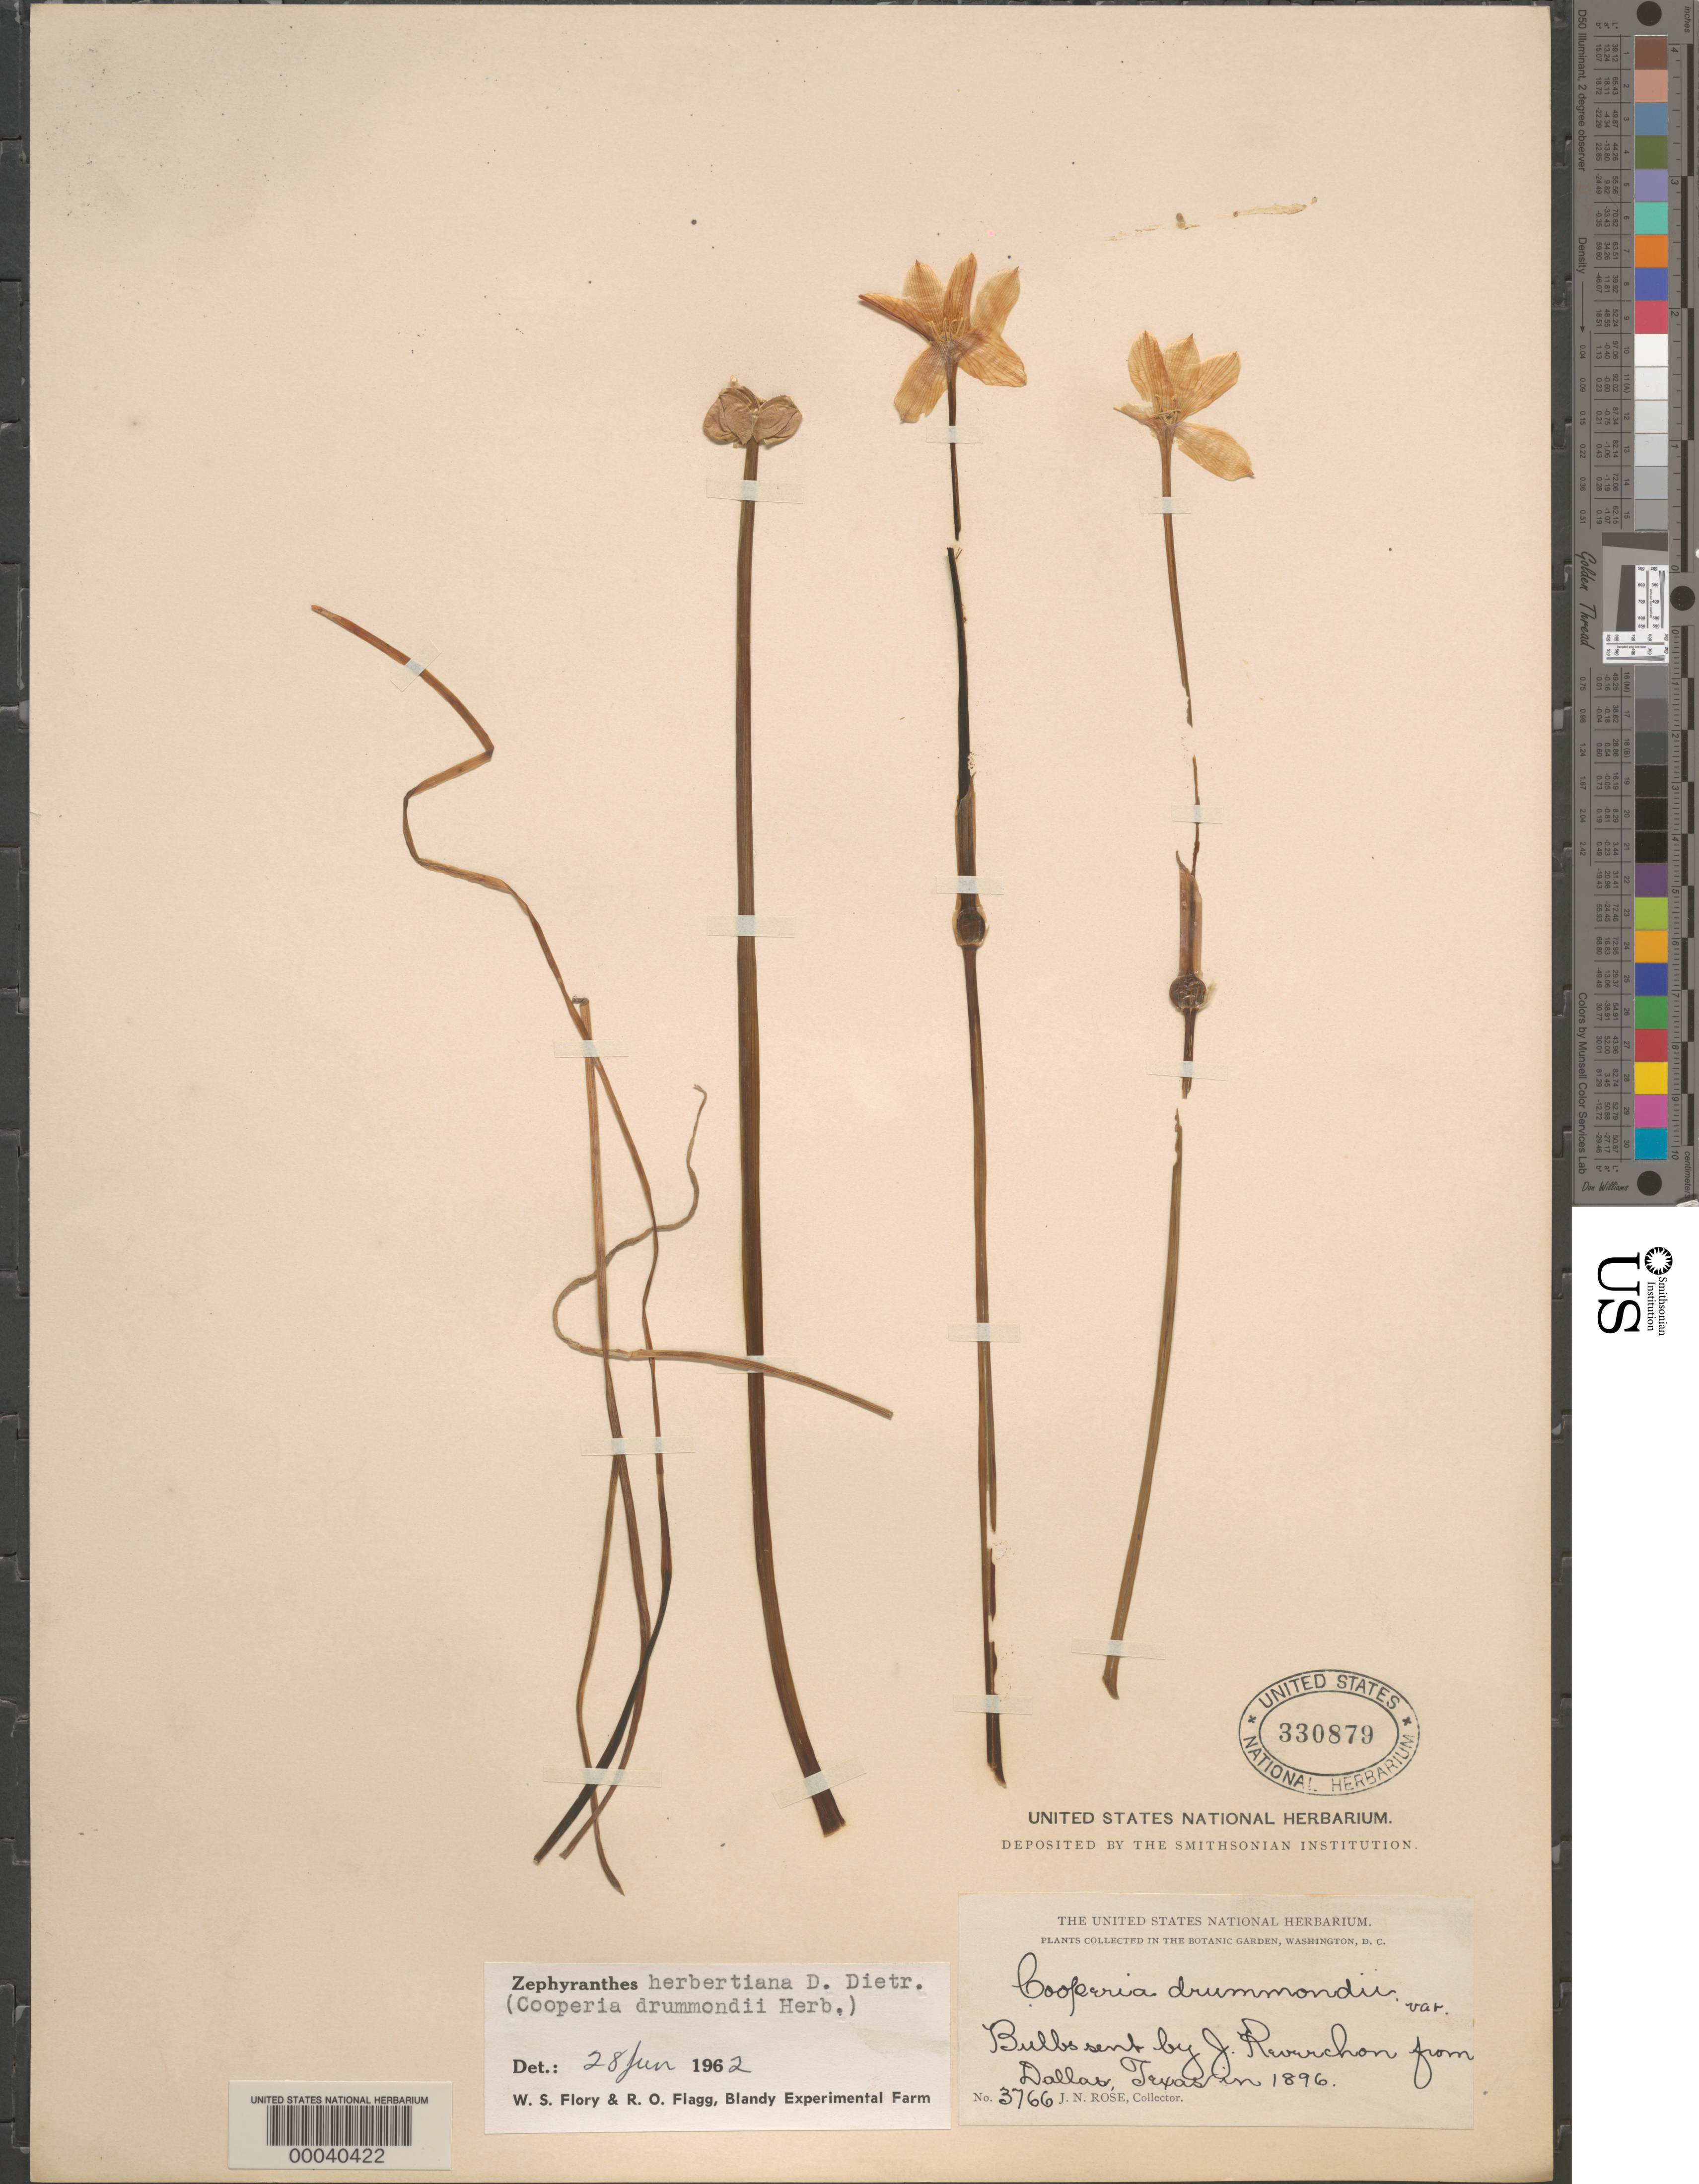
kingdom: Plantae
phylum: Tracheophyta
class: Liliopsida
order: Asparagales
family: Amaryllidaceae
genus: Zephyranthes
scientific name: Zephyranthes herbertiana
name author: D. Dietr.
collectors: J. Reverchon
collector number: (3766 Rose)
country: United States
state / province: Texas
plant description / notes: Grown from bulbs sent by J. Reverchon from Dallas, TX. in 1896. Cultivated in the botanic gardens Washington D.C.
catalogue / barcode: US 330879